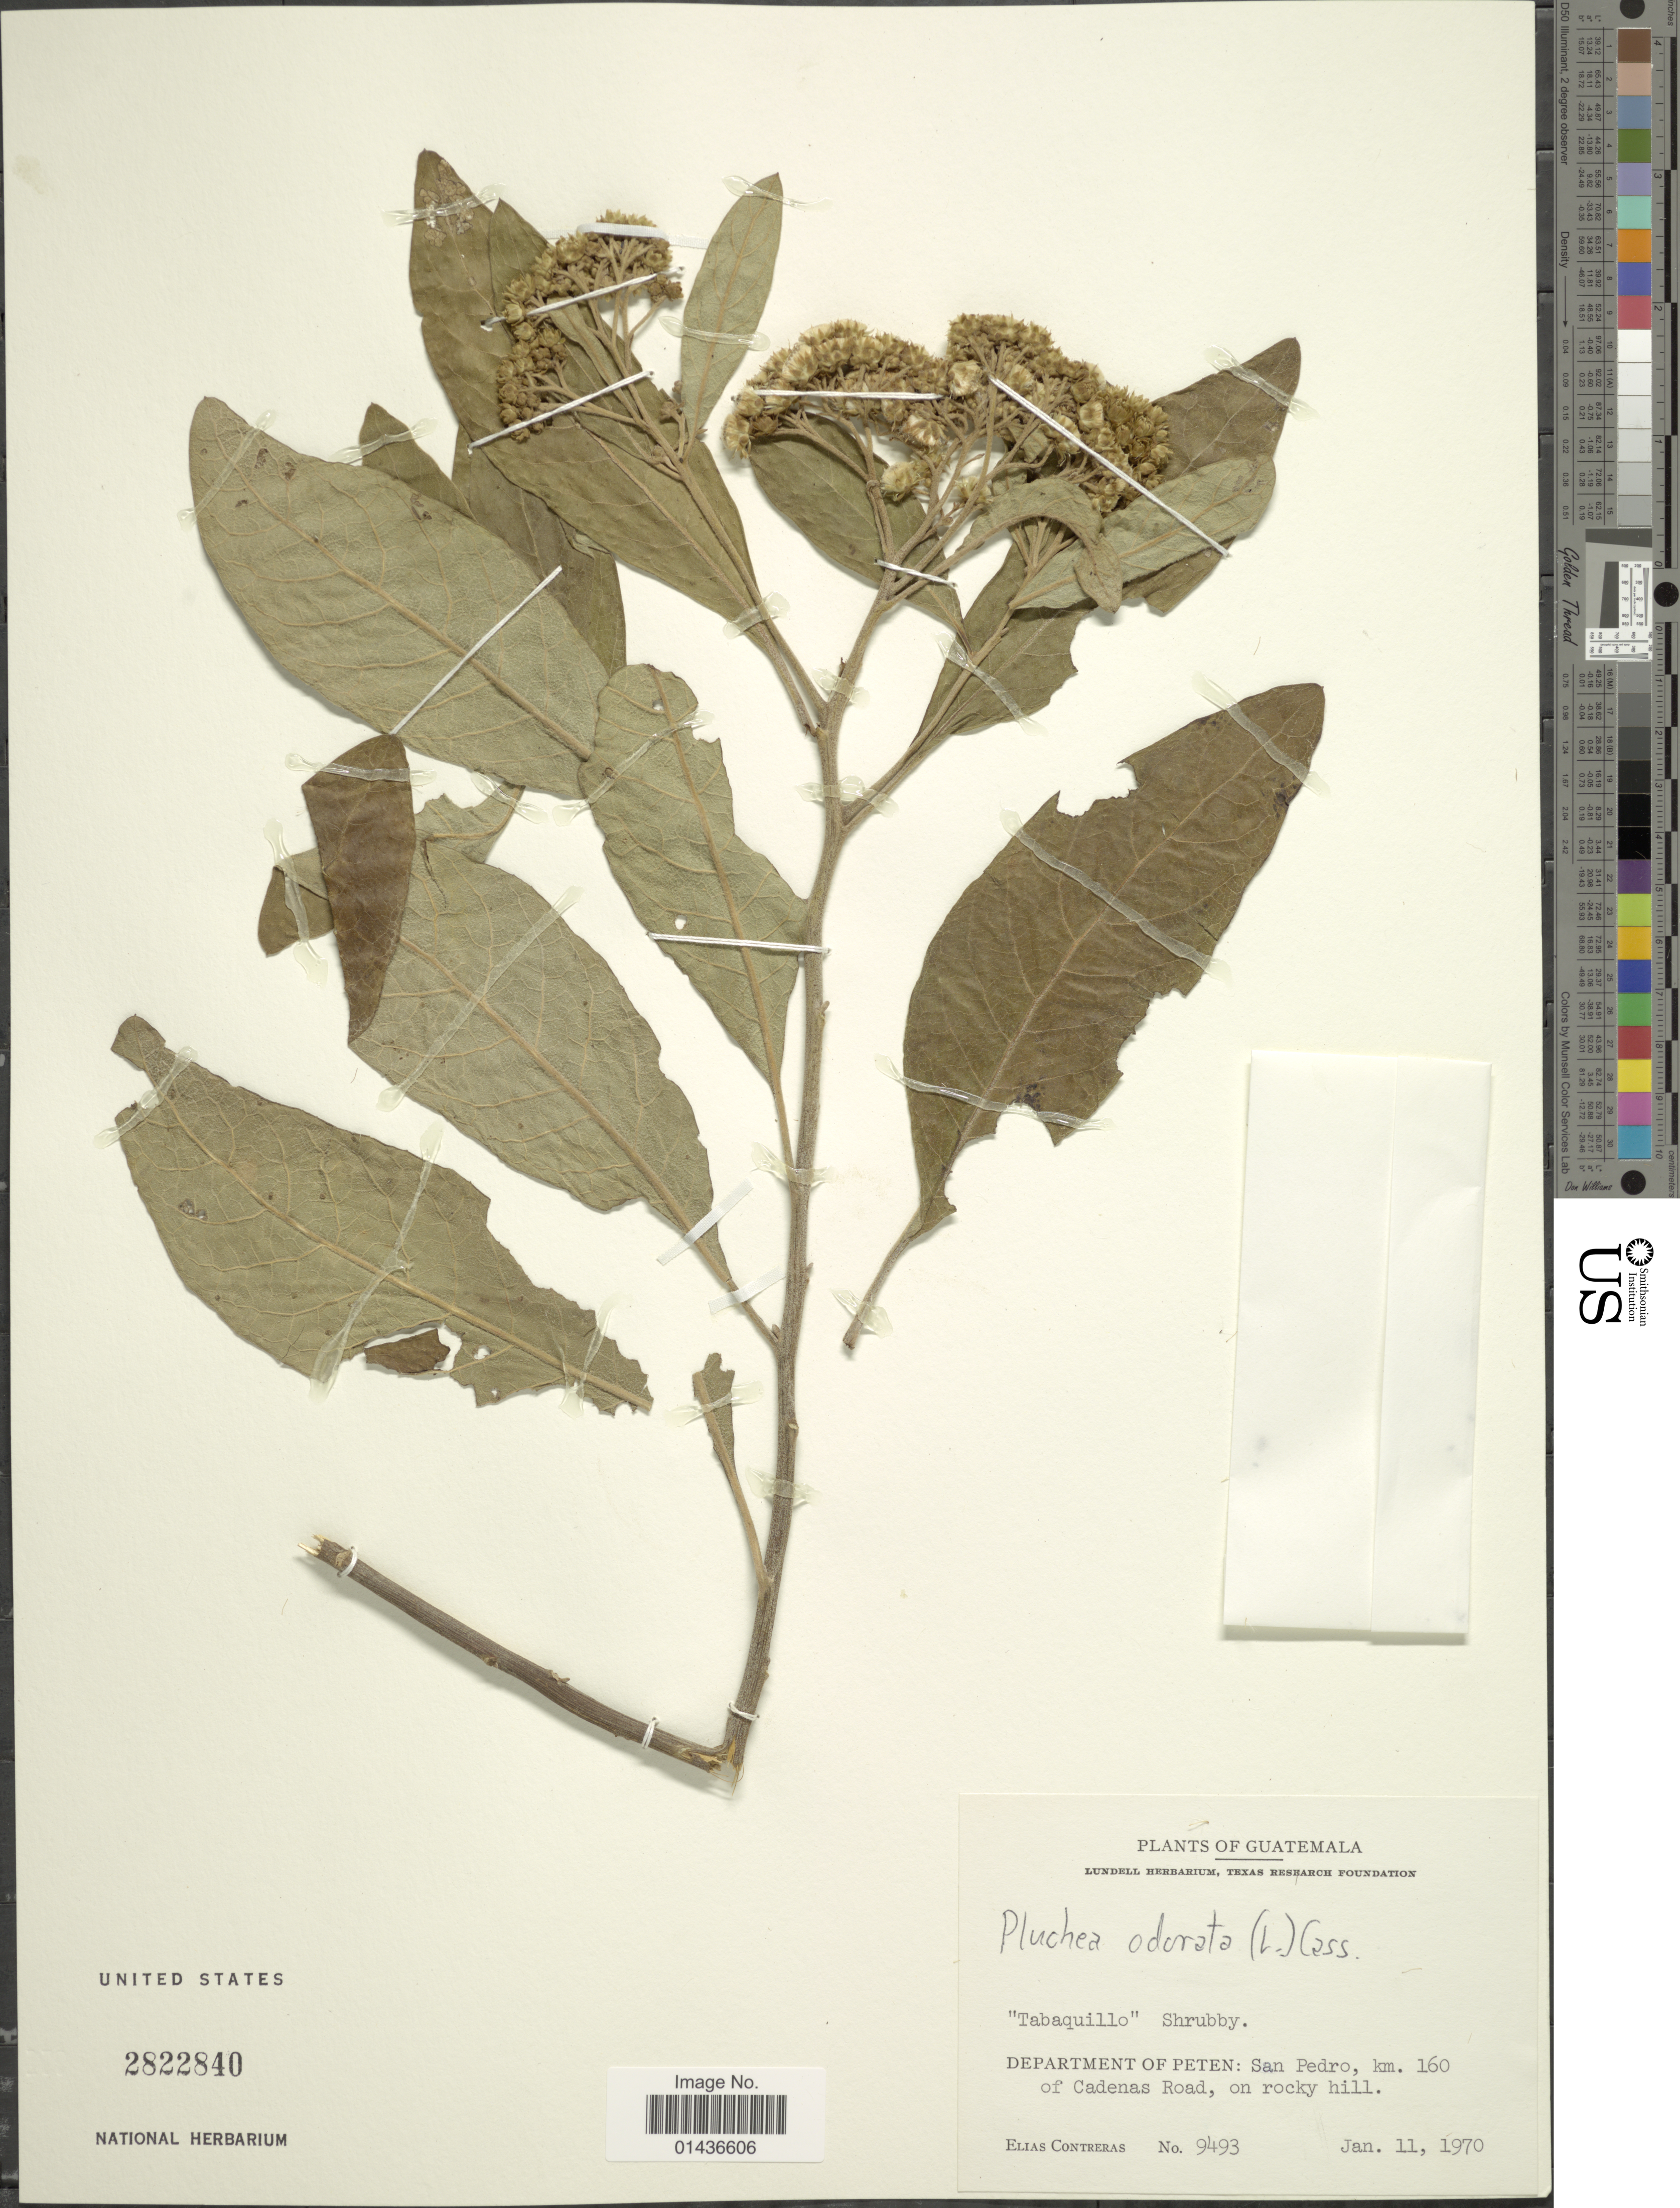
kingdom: Plantae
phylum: Tracheophyta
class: Magnoliopsida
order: Asterales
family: Asteraceae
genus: Pluchea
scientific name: Pluchea carolinensis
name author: (Jacq.) D. Don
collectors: E. Contreras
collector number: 9493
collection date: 1970-01-11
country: Guatemala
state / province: El Petén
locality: San Pedro, km 160 of Cadenas Road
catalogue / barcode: US 2822840